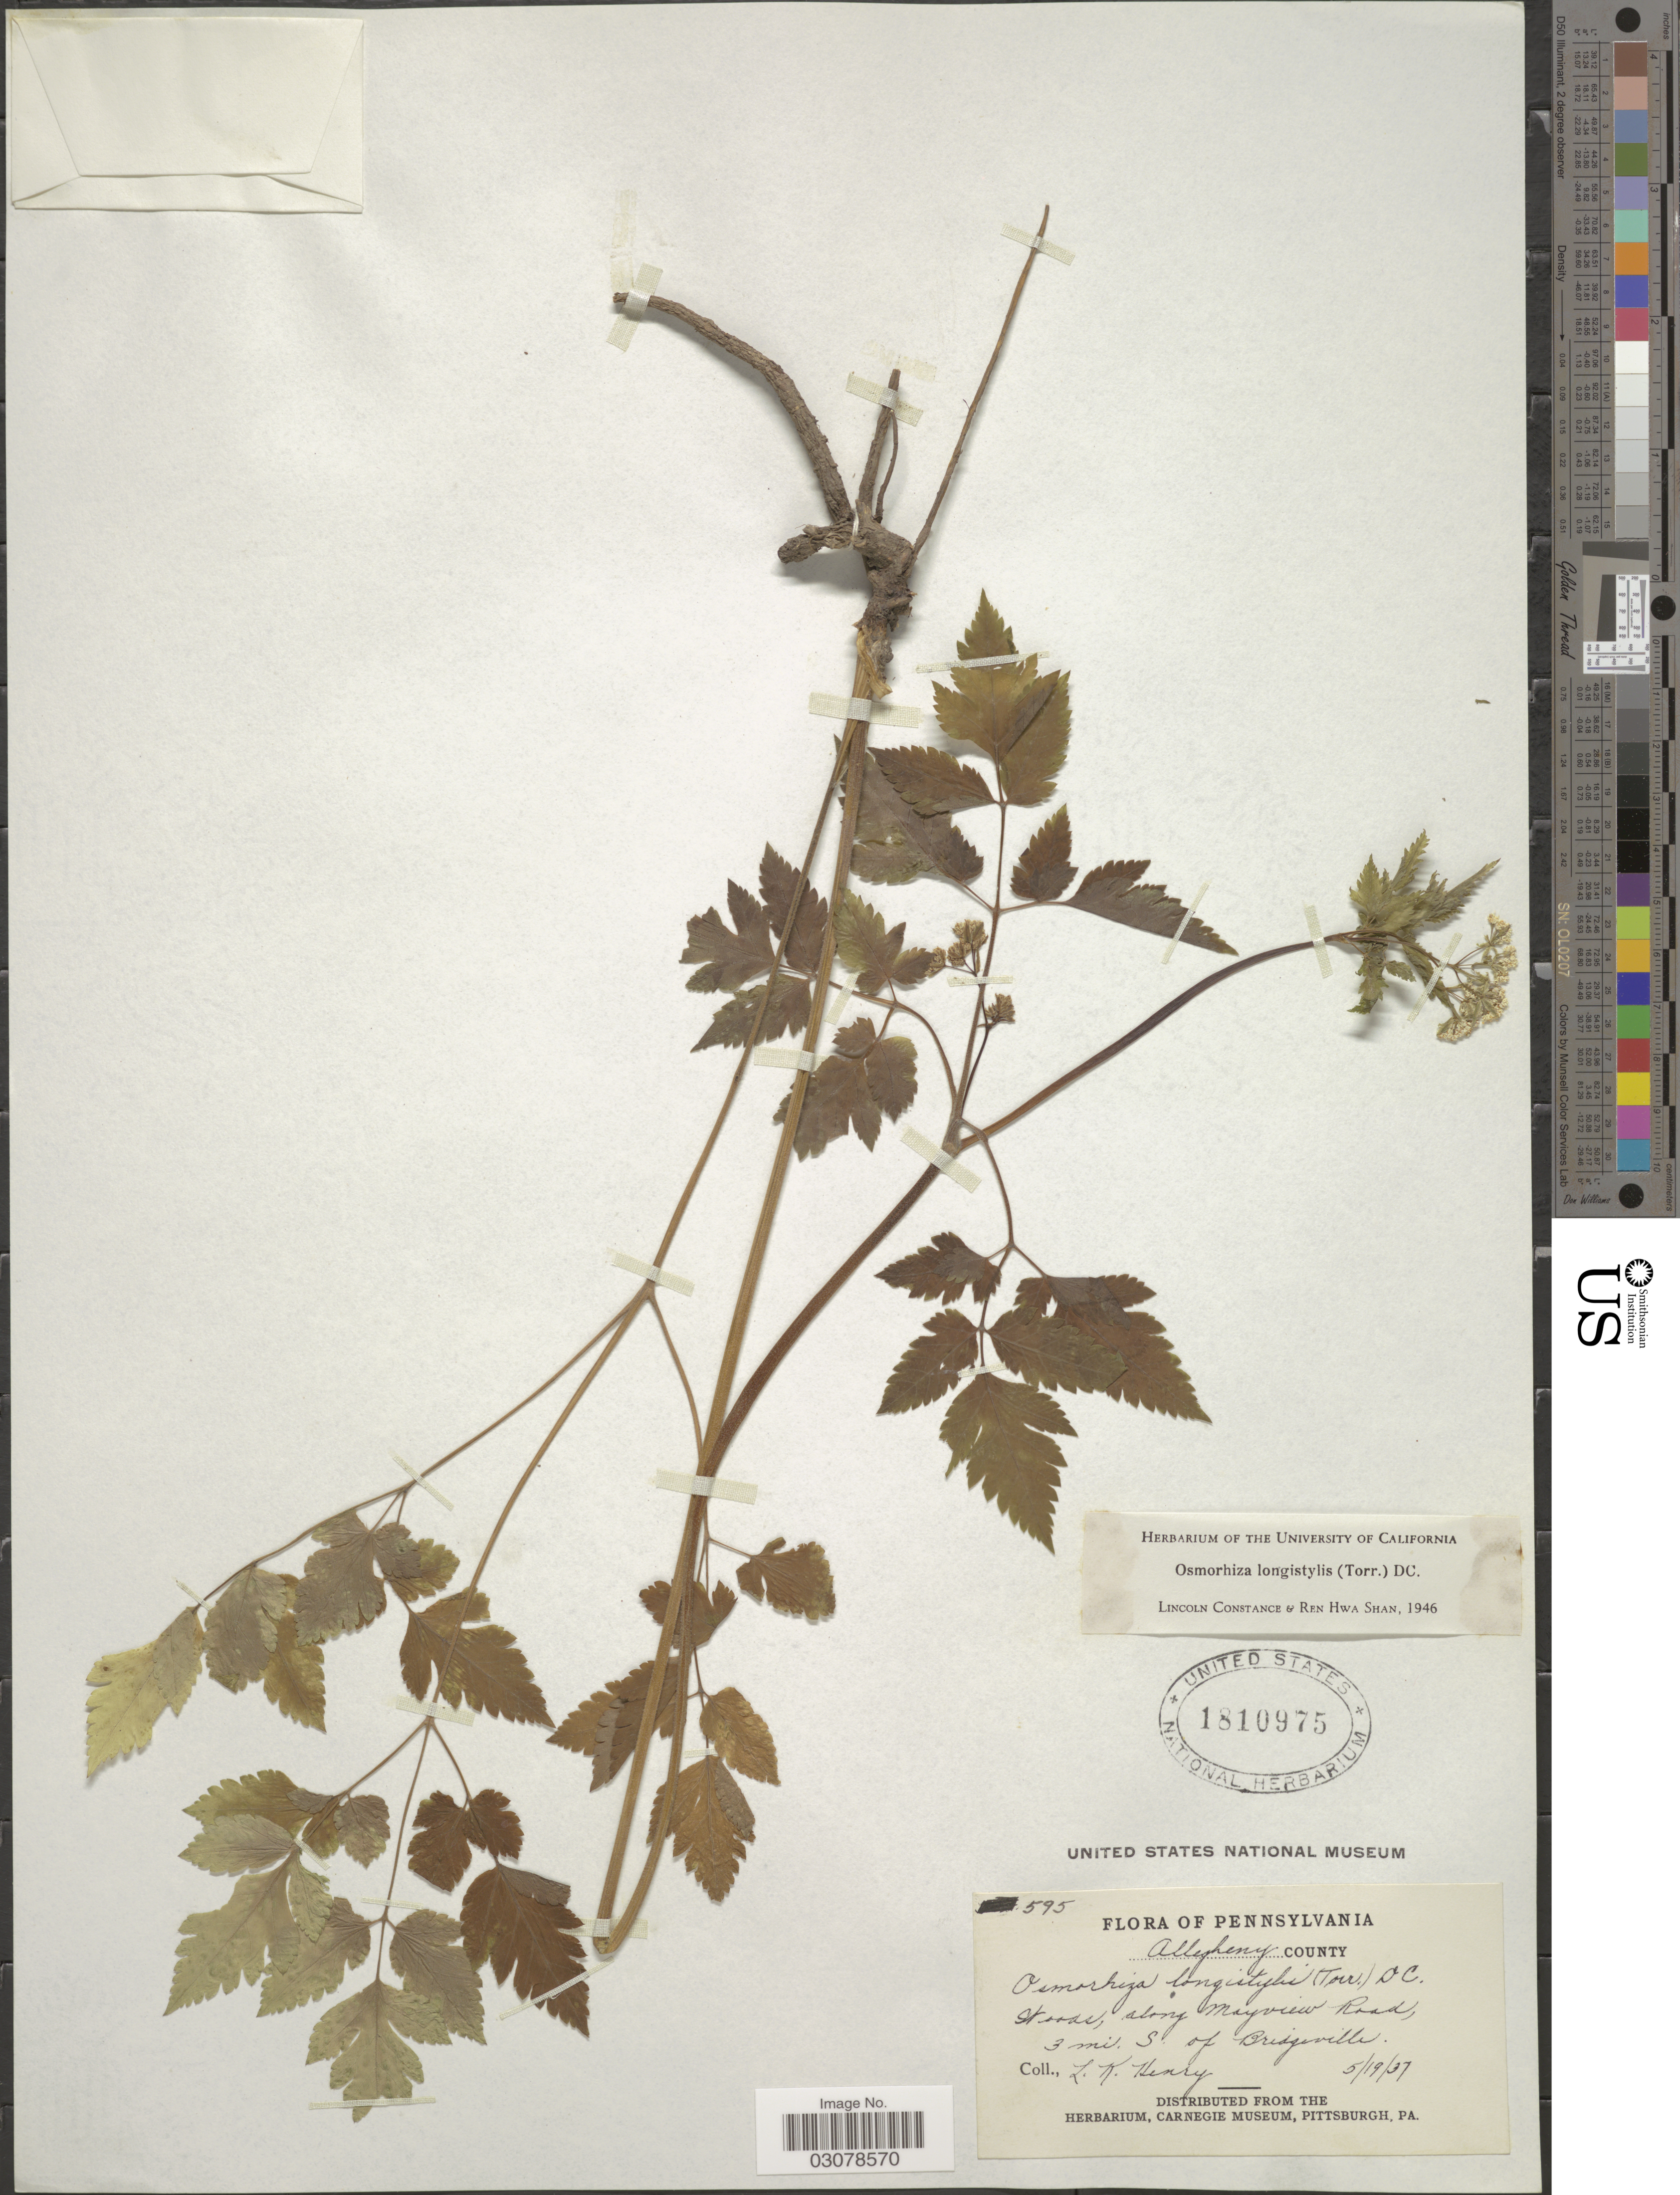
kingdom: Plantae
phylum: Tracheophyta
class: Magnoliopsida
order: Apiales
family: Apiaceae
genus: Osmorhiza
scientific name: Osmorhiza longistylis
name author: (Torr.) DC.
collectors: L. K. Henry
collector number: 595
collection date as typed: Transcribed d/m/y: 19/5/37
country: United States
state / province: Pennsylvania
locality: Allegheny County. Woods, along Mayview Road, 3 mi. S. of Bridgeville.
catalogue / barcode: US 1810975